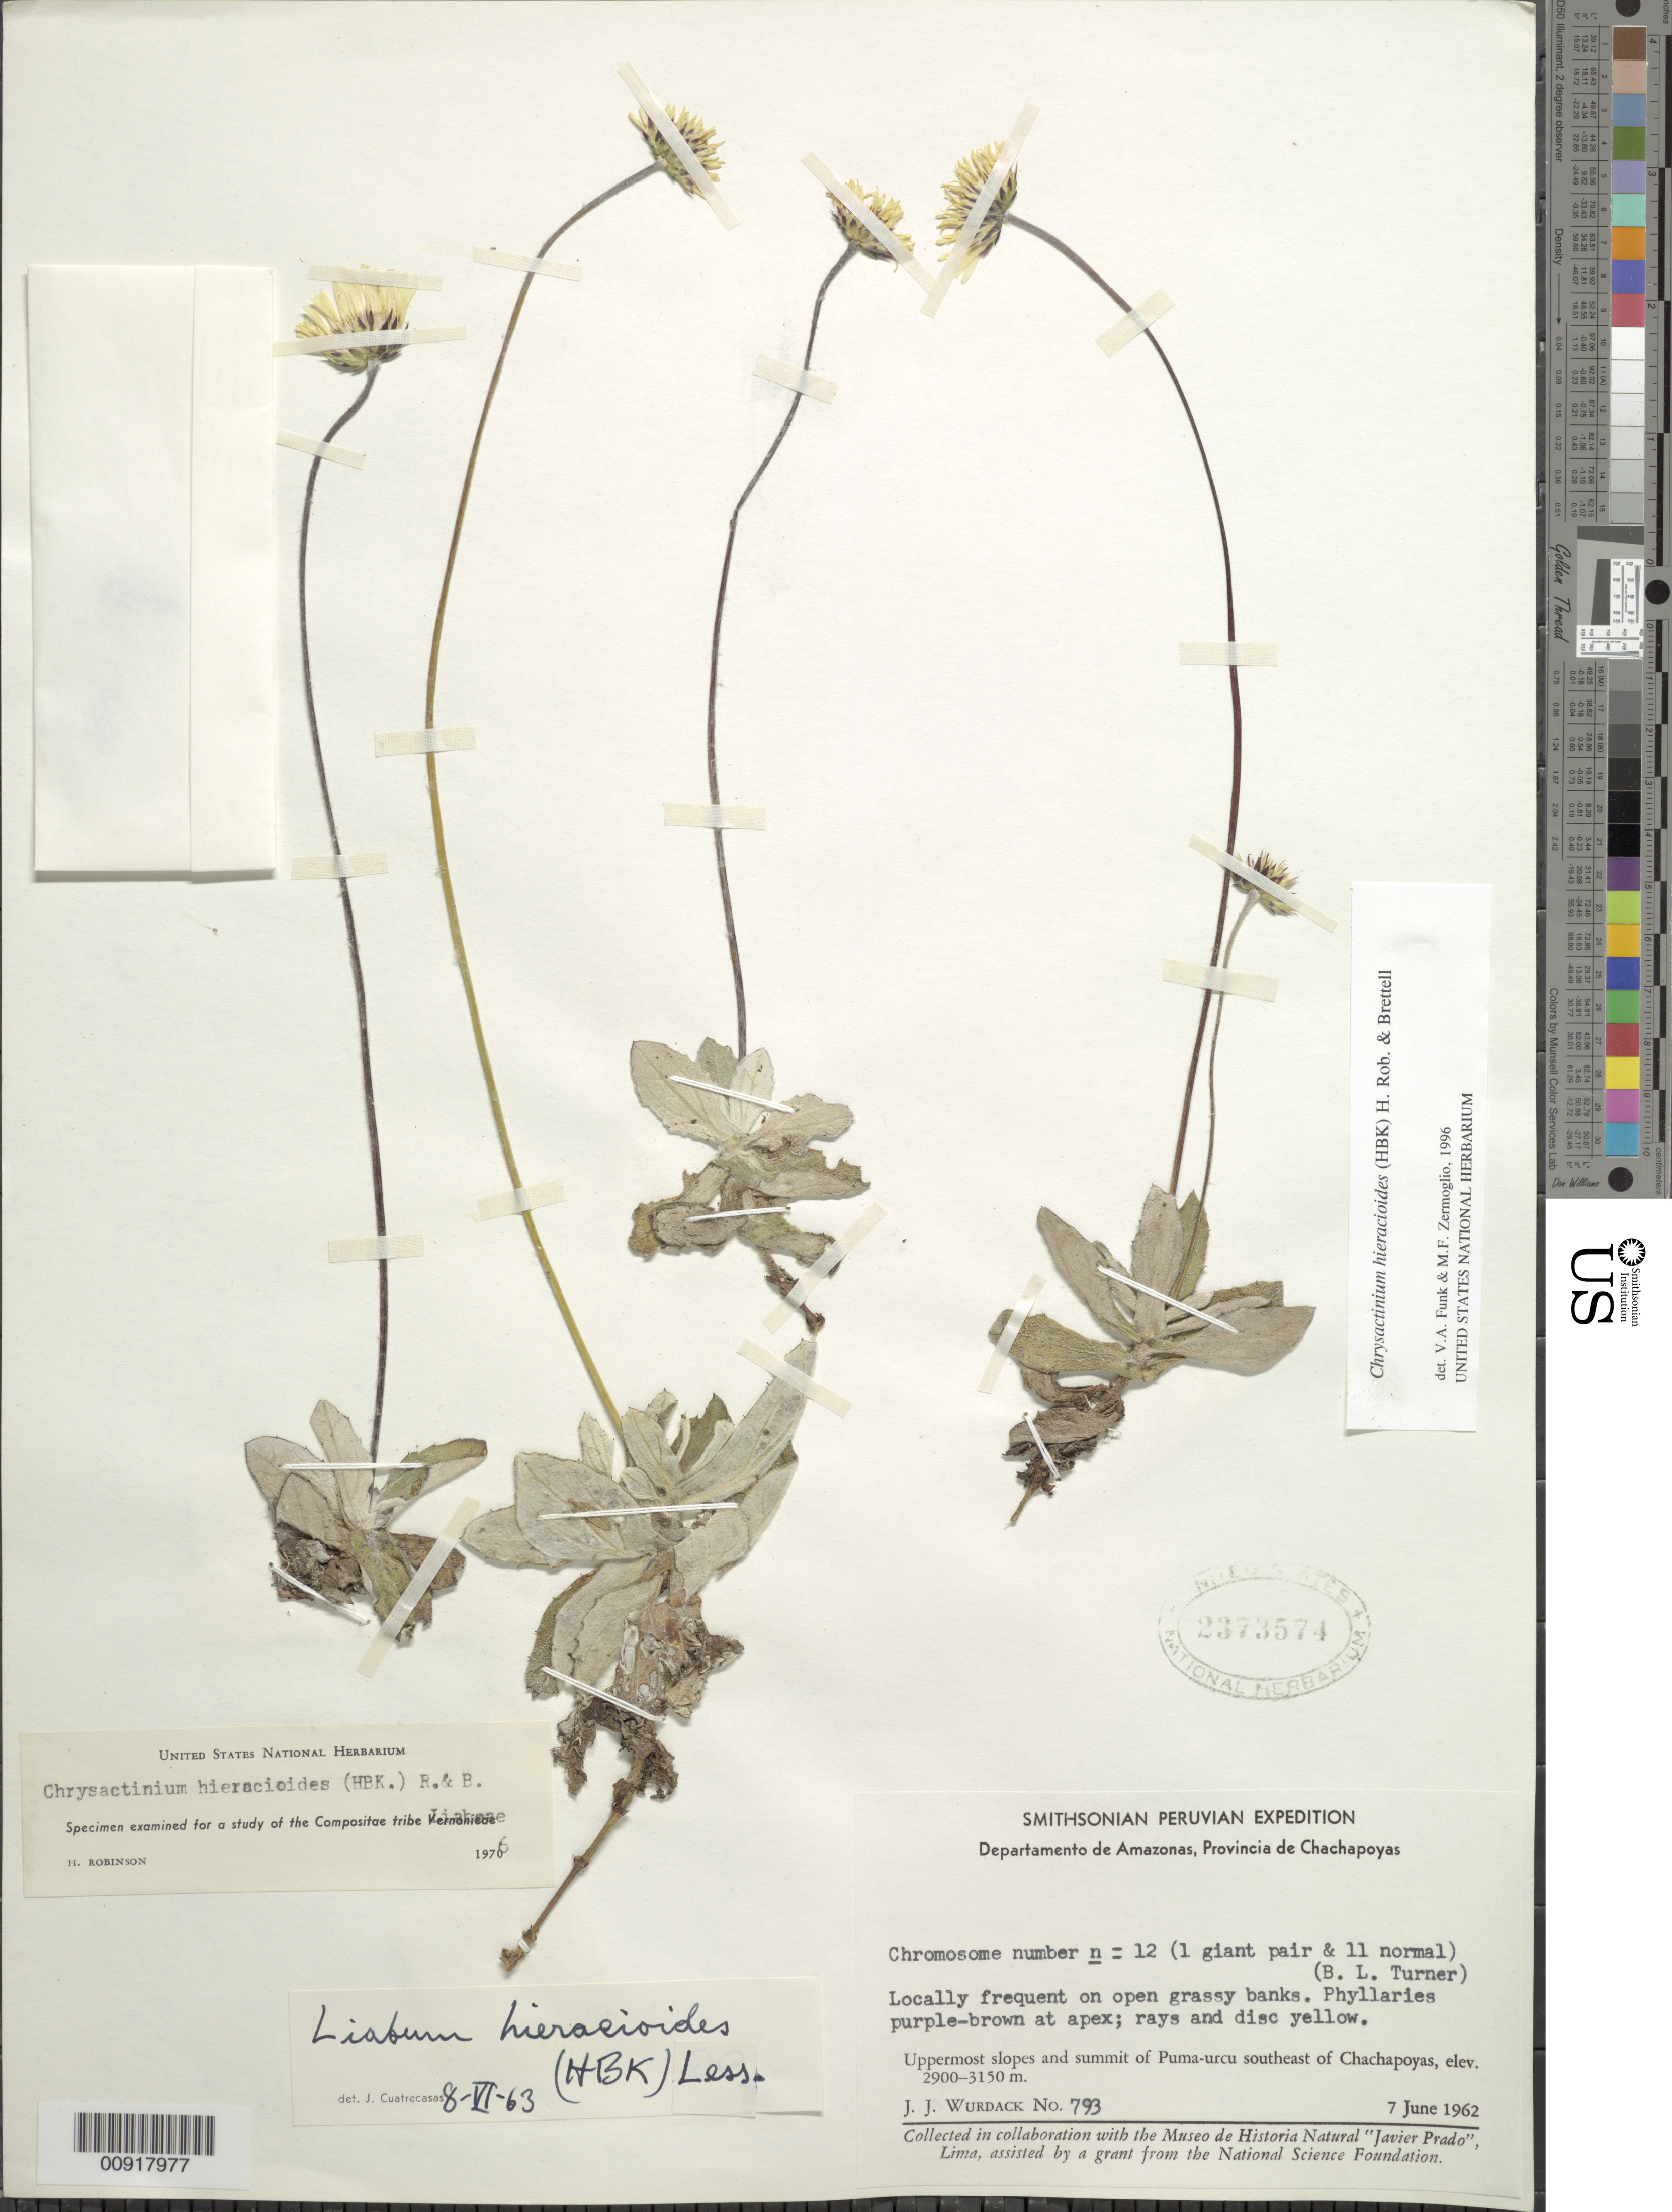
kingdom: Plantae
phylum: Tracheophyta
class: Magnoliopsida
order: Asterales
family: Asteraceae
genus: Chrysactinium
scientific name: Chrysactinium hieracioides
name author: (Kunth) H. Rob. & Brettell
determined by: Funk, V. A.; Zermoglio, M. F.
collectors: J. J. Wurdack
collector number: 793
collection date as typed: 7 June 1962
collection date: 1962-06-07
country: Peru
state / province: Amazonas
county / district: Chachapoyas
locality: Prov. Chachapoyas, Dpto. Amazonas, upper slopes and summit of Puma - urcu SE of Chachapoyas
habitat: Open grassy banks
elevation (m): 2900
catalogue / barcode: US 2373574